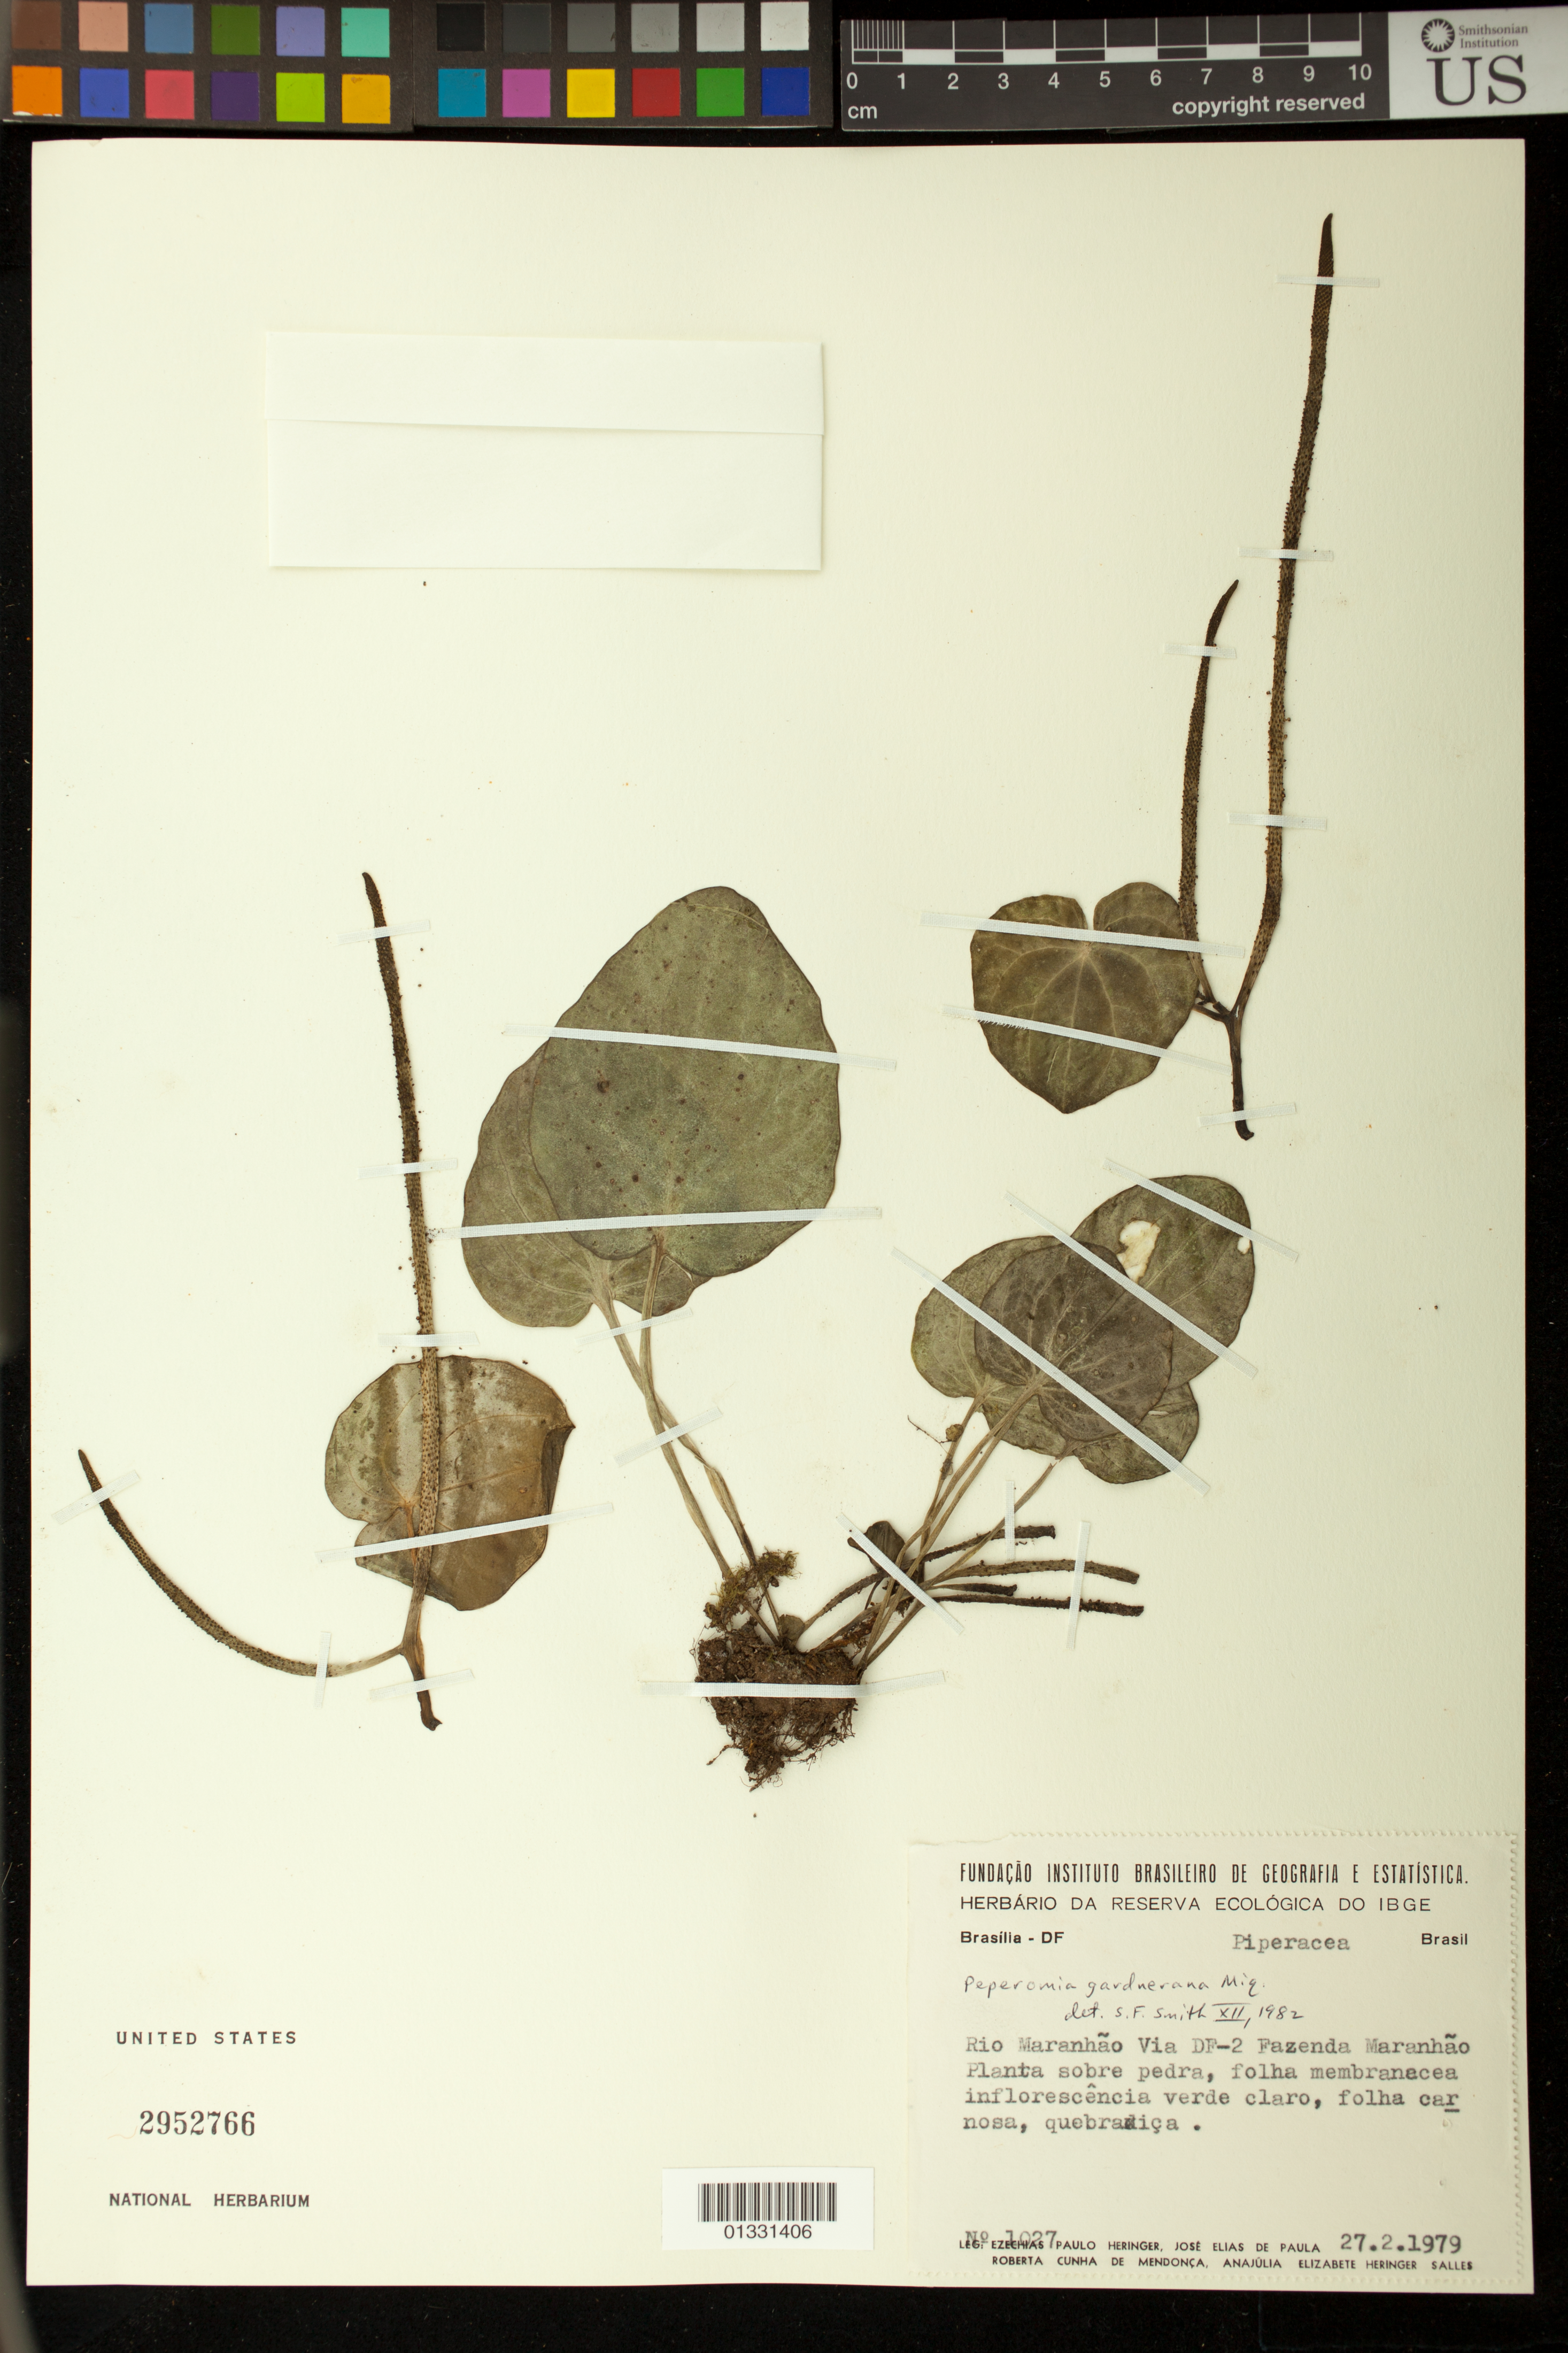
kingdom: Plantae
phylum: Tracheophyta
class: Magnoliopsida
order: Piperales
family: Piperaceae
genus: Peperomia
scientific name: Peperomia asarifolia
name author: Schltdl. & Cham.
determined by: Jiménez, José Estaban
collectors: E. P. Heringer, J. E. de Paula, R. C. de Mendonça & A. E. Heringer Salles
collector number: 1027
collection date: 1979-02-27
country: Brazil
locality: Rio Maranhão Via DF-2 Fazenda Maranhão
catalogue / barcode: US 2952766